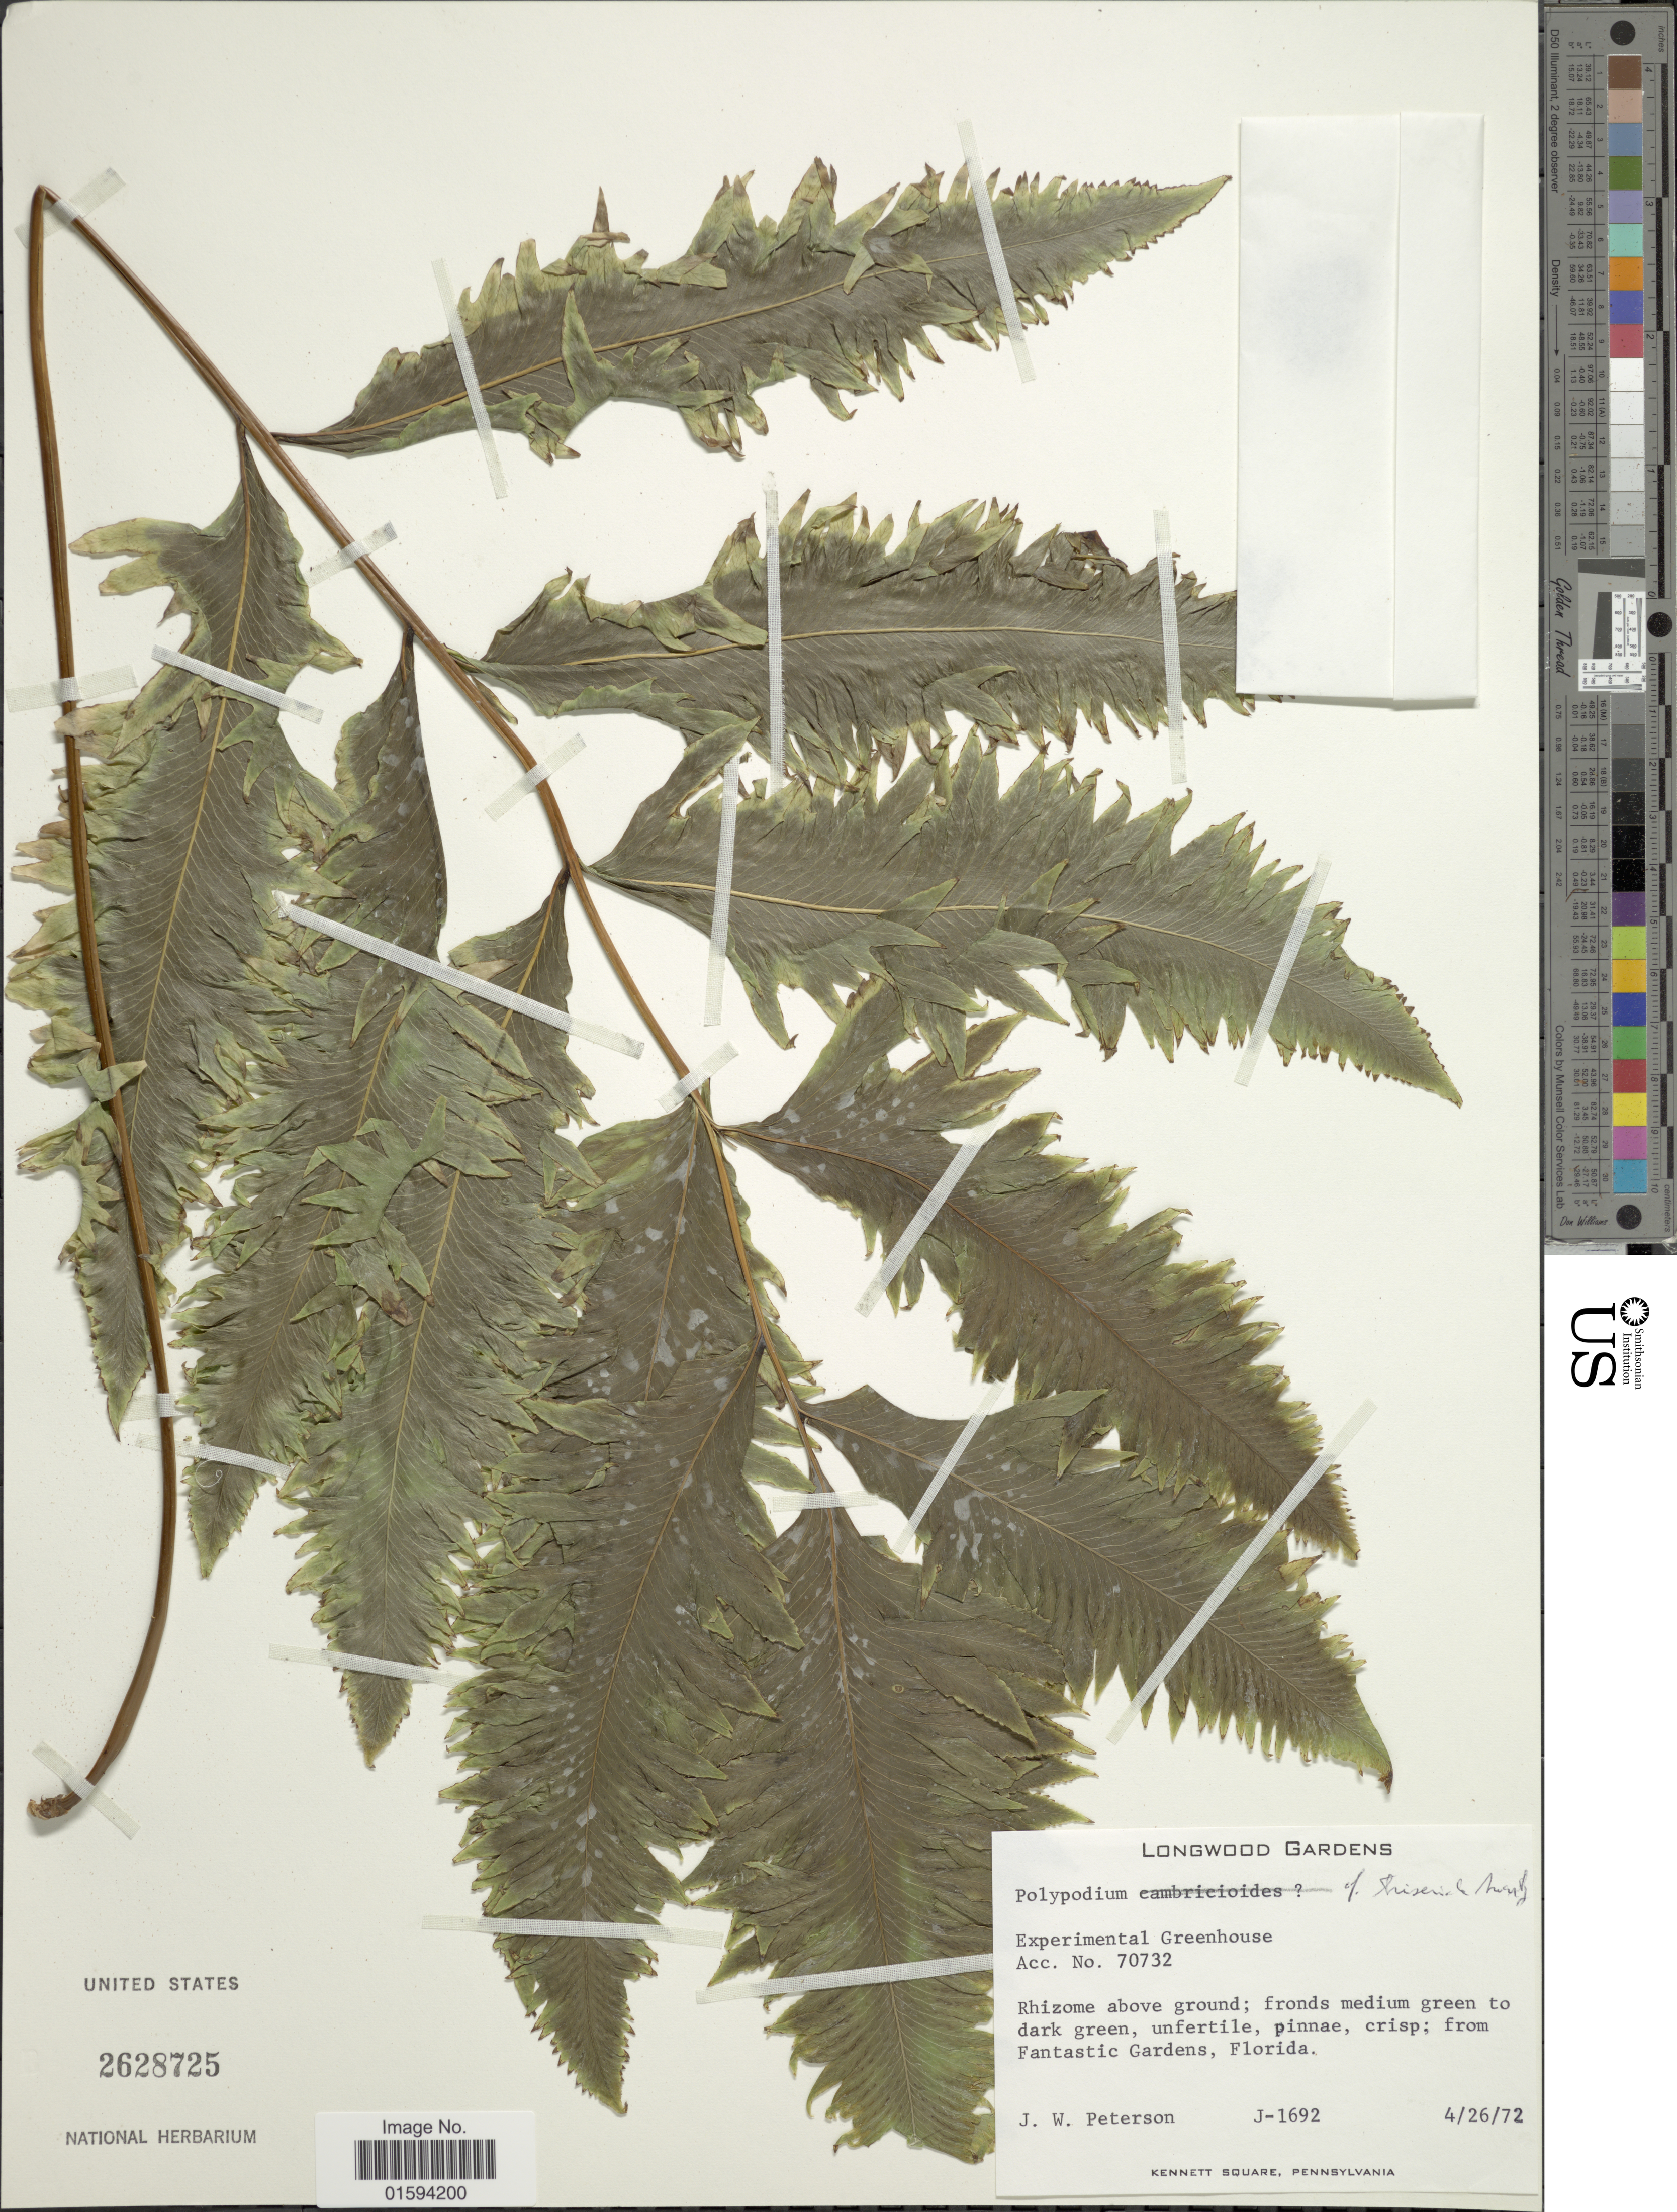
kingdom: Plantae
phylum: Tracheophyta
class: Polypodiopsida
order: Polypodiales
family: Polypodiaceae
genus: Polypodium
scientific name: Polypodium triseriale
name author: Sw.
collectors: J. W. Peterson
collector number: J-1692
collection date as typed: Transcribed d/m/y: 26/4/72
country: United States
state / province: Pennsylvania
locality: Longwood Gardens, Experimental Greenhouse, Acc. No. 70732, from Fantastic Gardens, Florida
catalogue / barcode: US 2628725